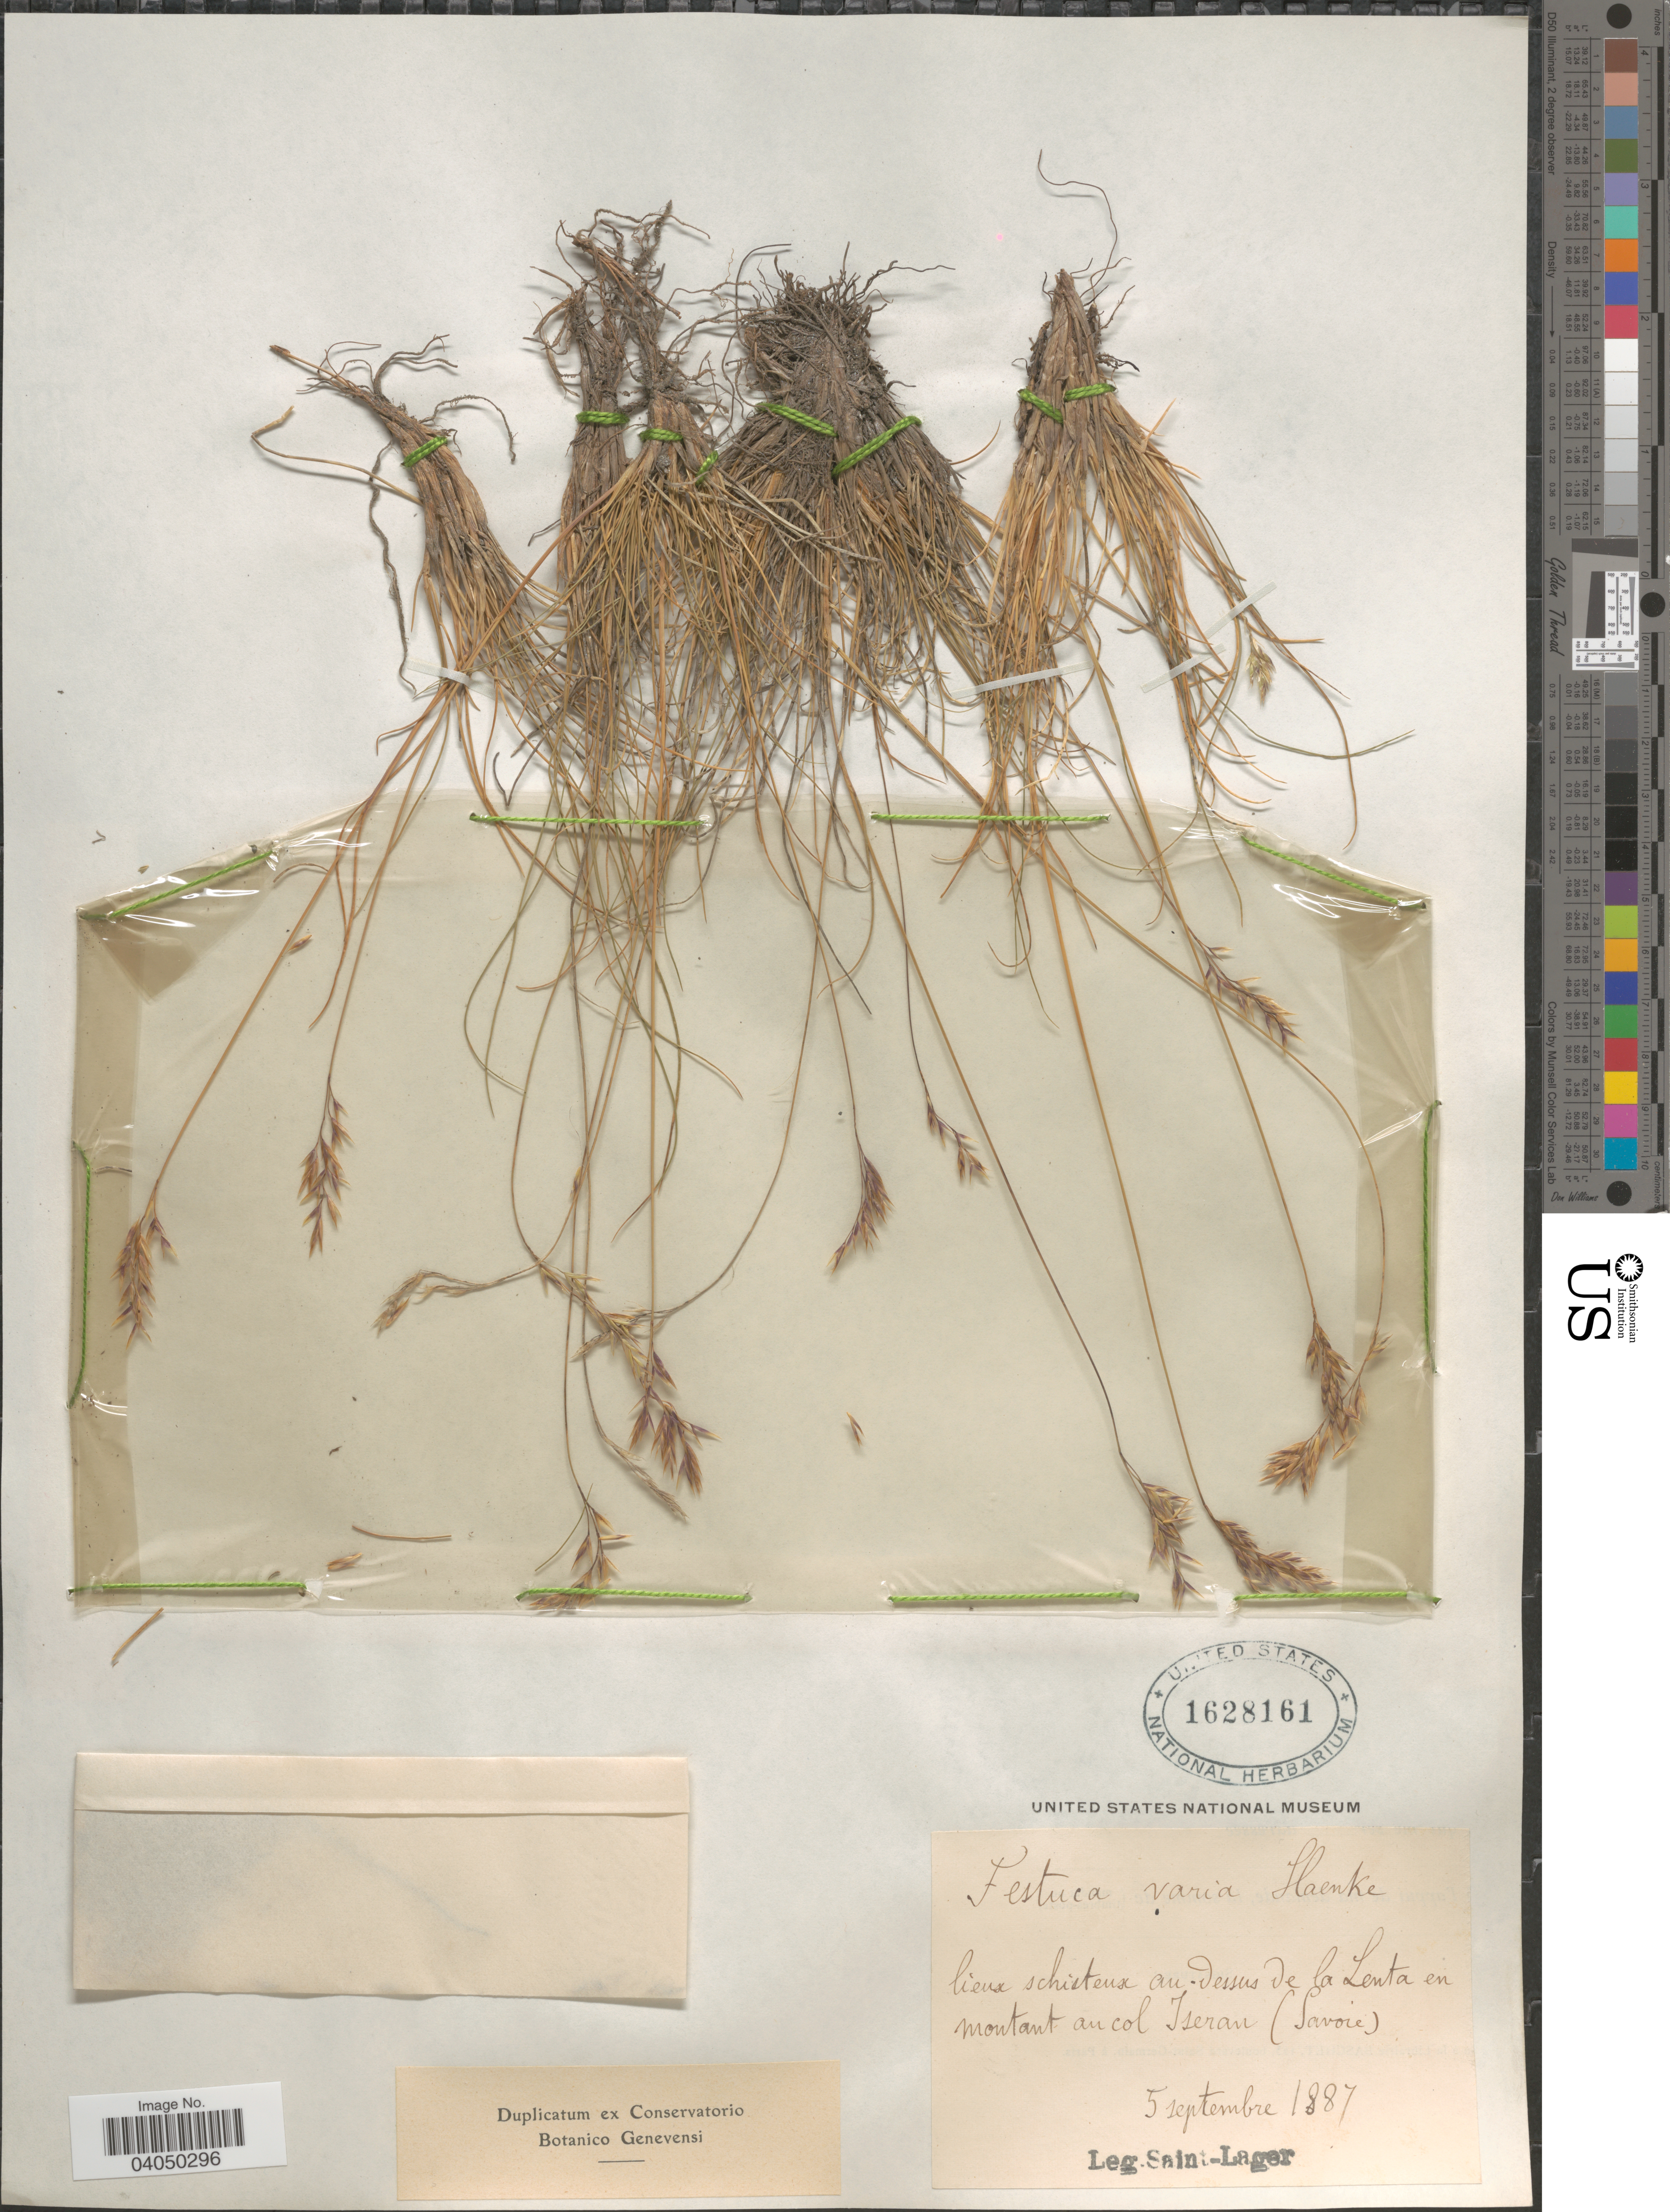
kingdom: Plantae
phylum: Tracheophyta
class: Liliopsida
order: Poales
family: Poaceae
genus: Festuca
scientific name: Festuca varia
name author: Haenke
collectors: Saint-Lager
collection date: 1887-09-05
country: France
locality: Lieux schisteux au dessus de la Lenta en montant au col Iseran (Savoie).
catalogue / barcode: US 1628161